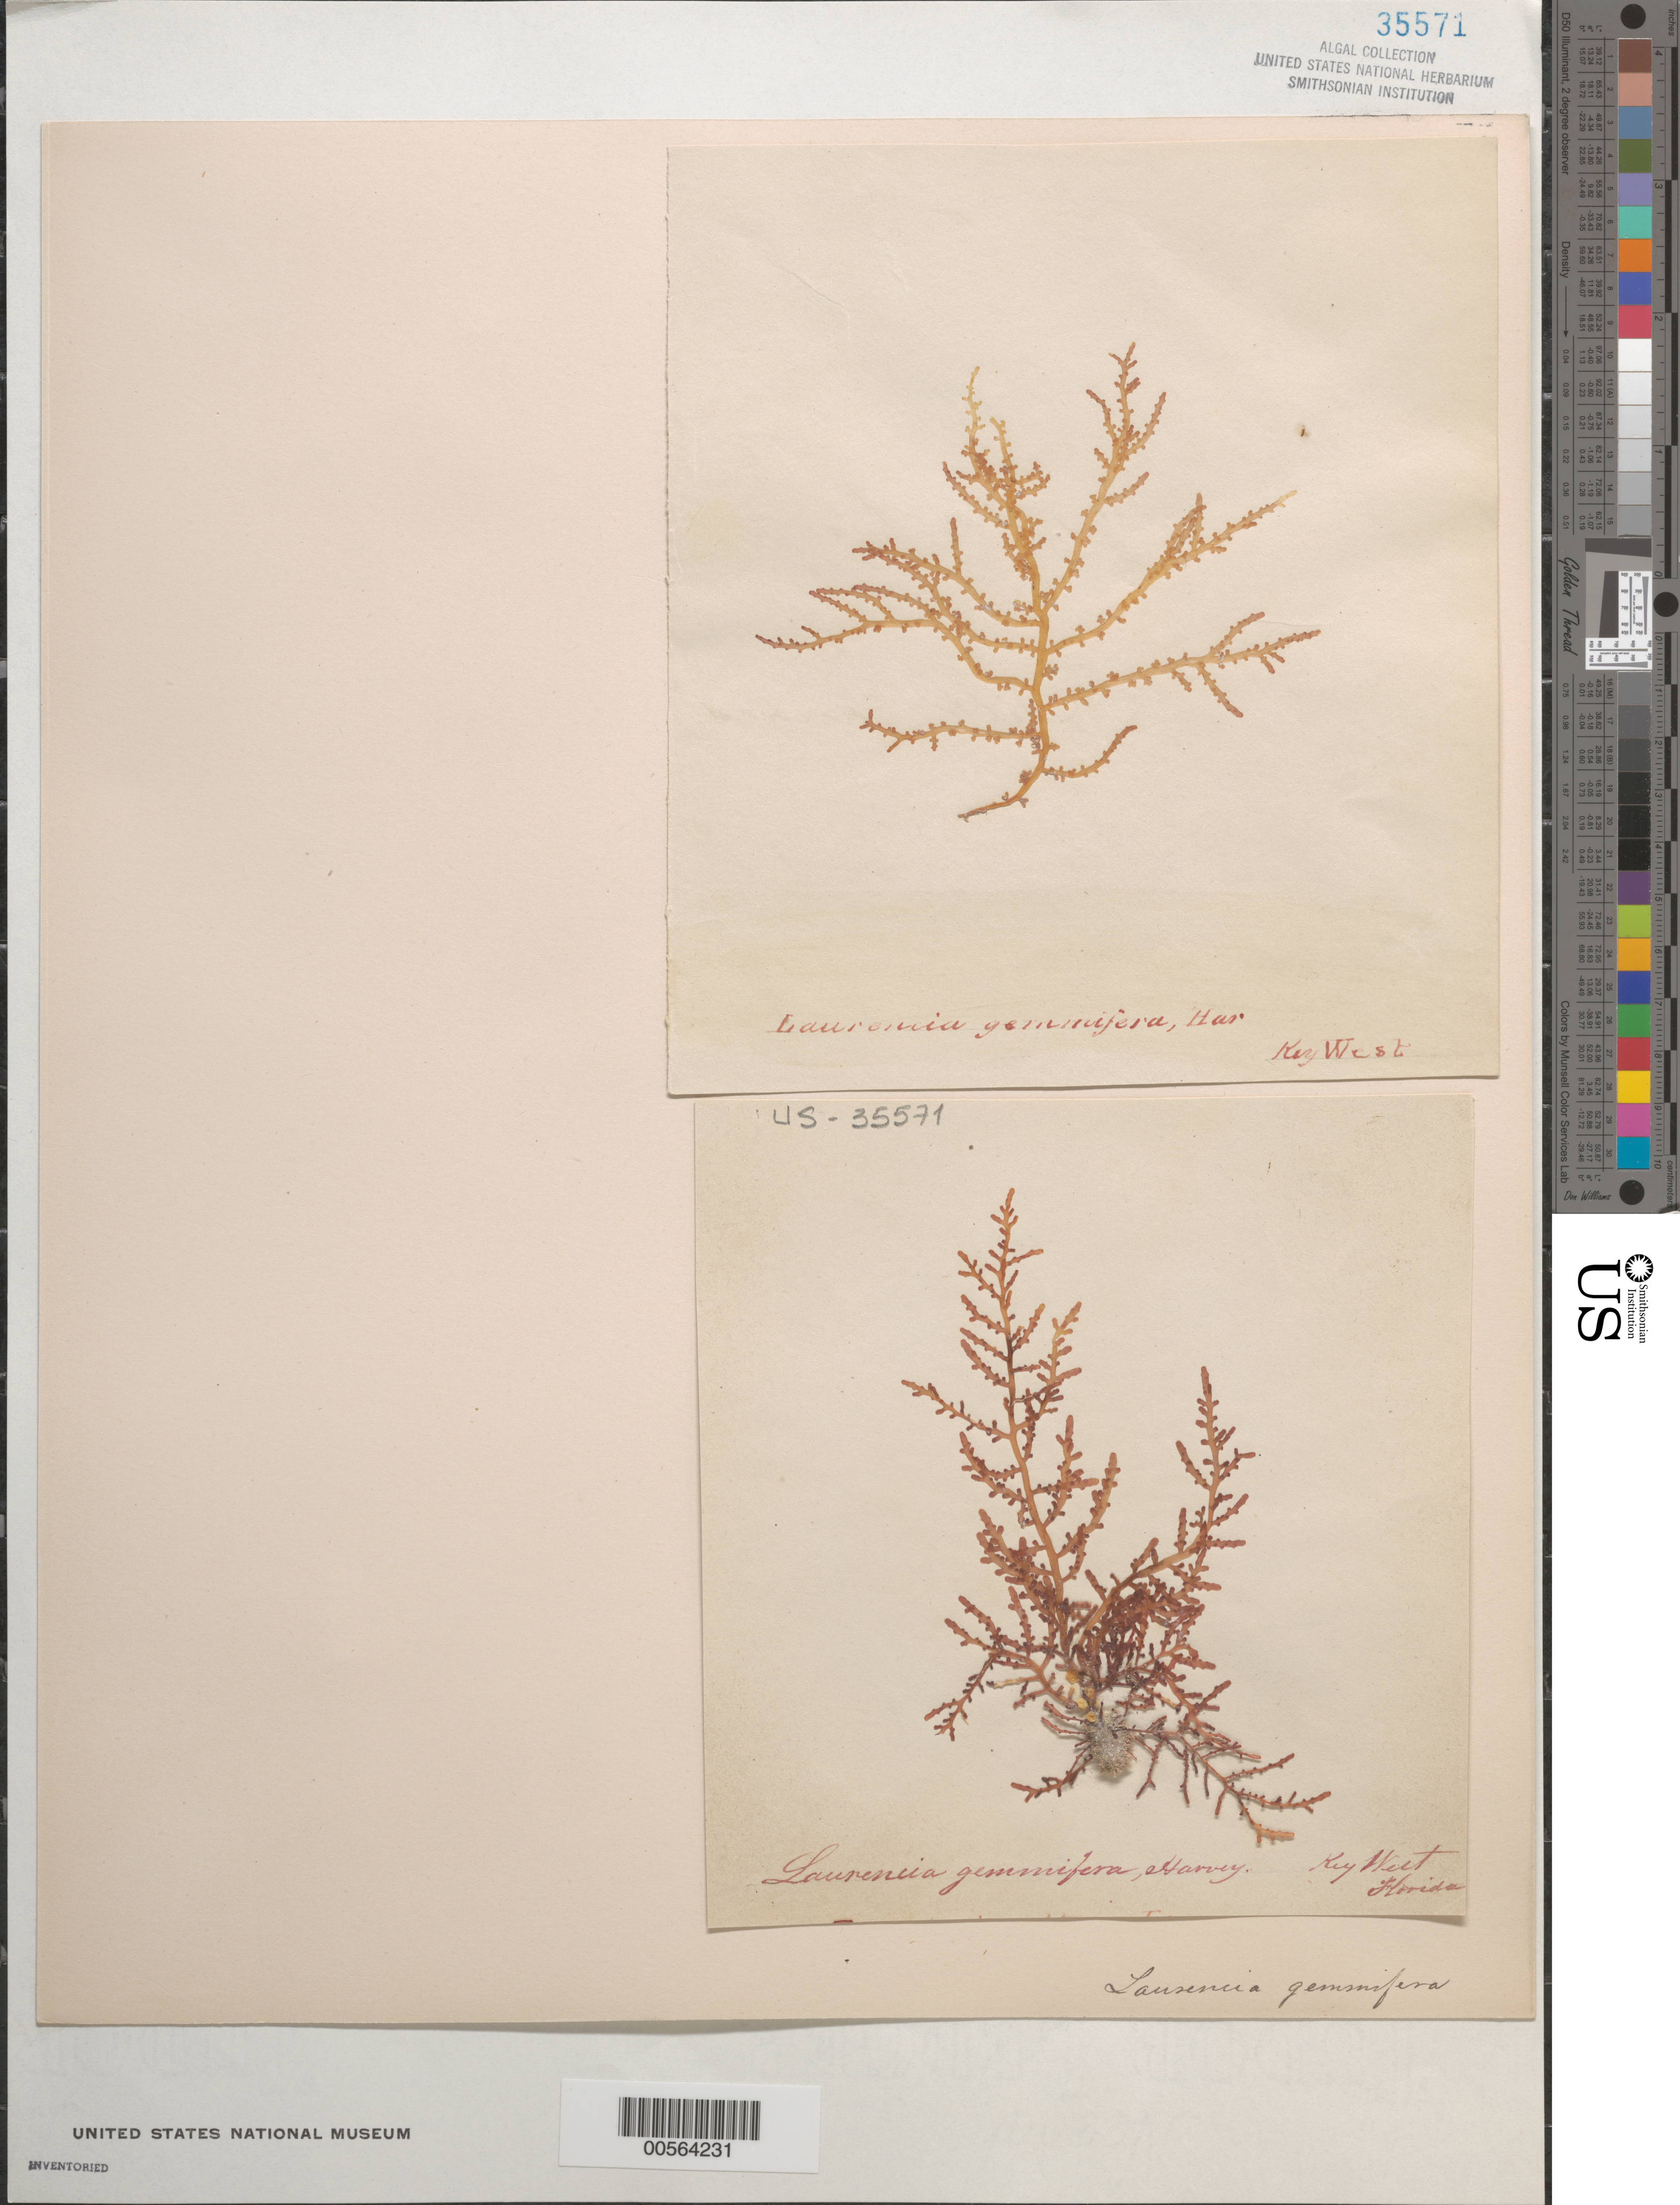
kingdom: Plantae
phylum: Rhodophyta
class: Florideophyceae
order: Ceramiales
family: Rhodomelaceae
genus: Yuzurua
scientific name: Yuzurua poiteaui var. gemmifera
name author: (Harvey) M.J. Wynne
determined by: Algae name updating Project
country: United States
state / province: Florida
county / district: Monroe County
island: Key West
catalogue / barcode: US 35571